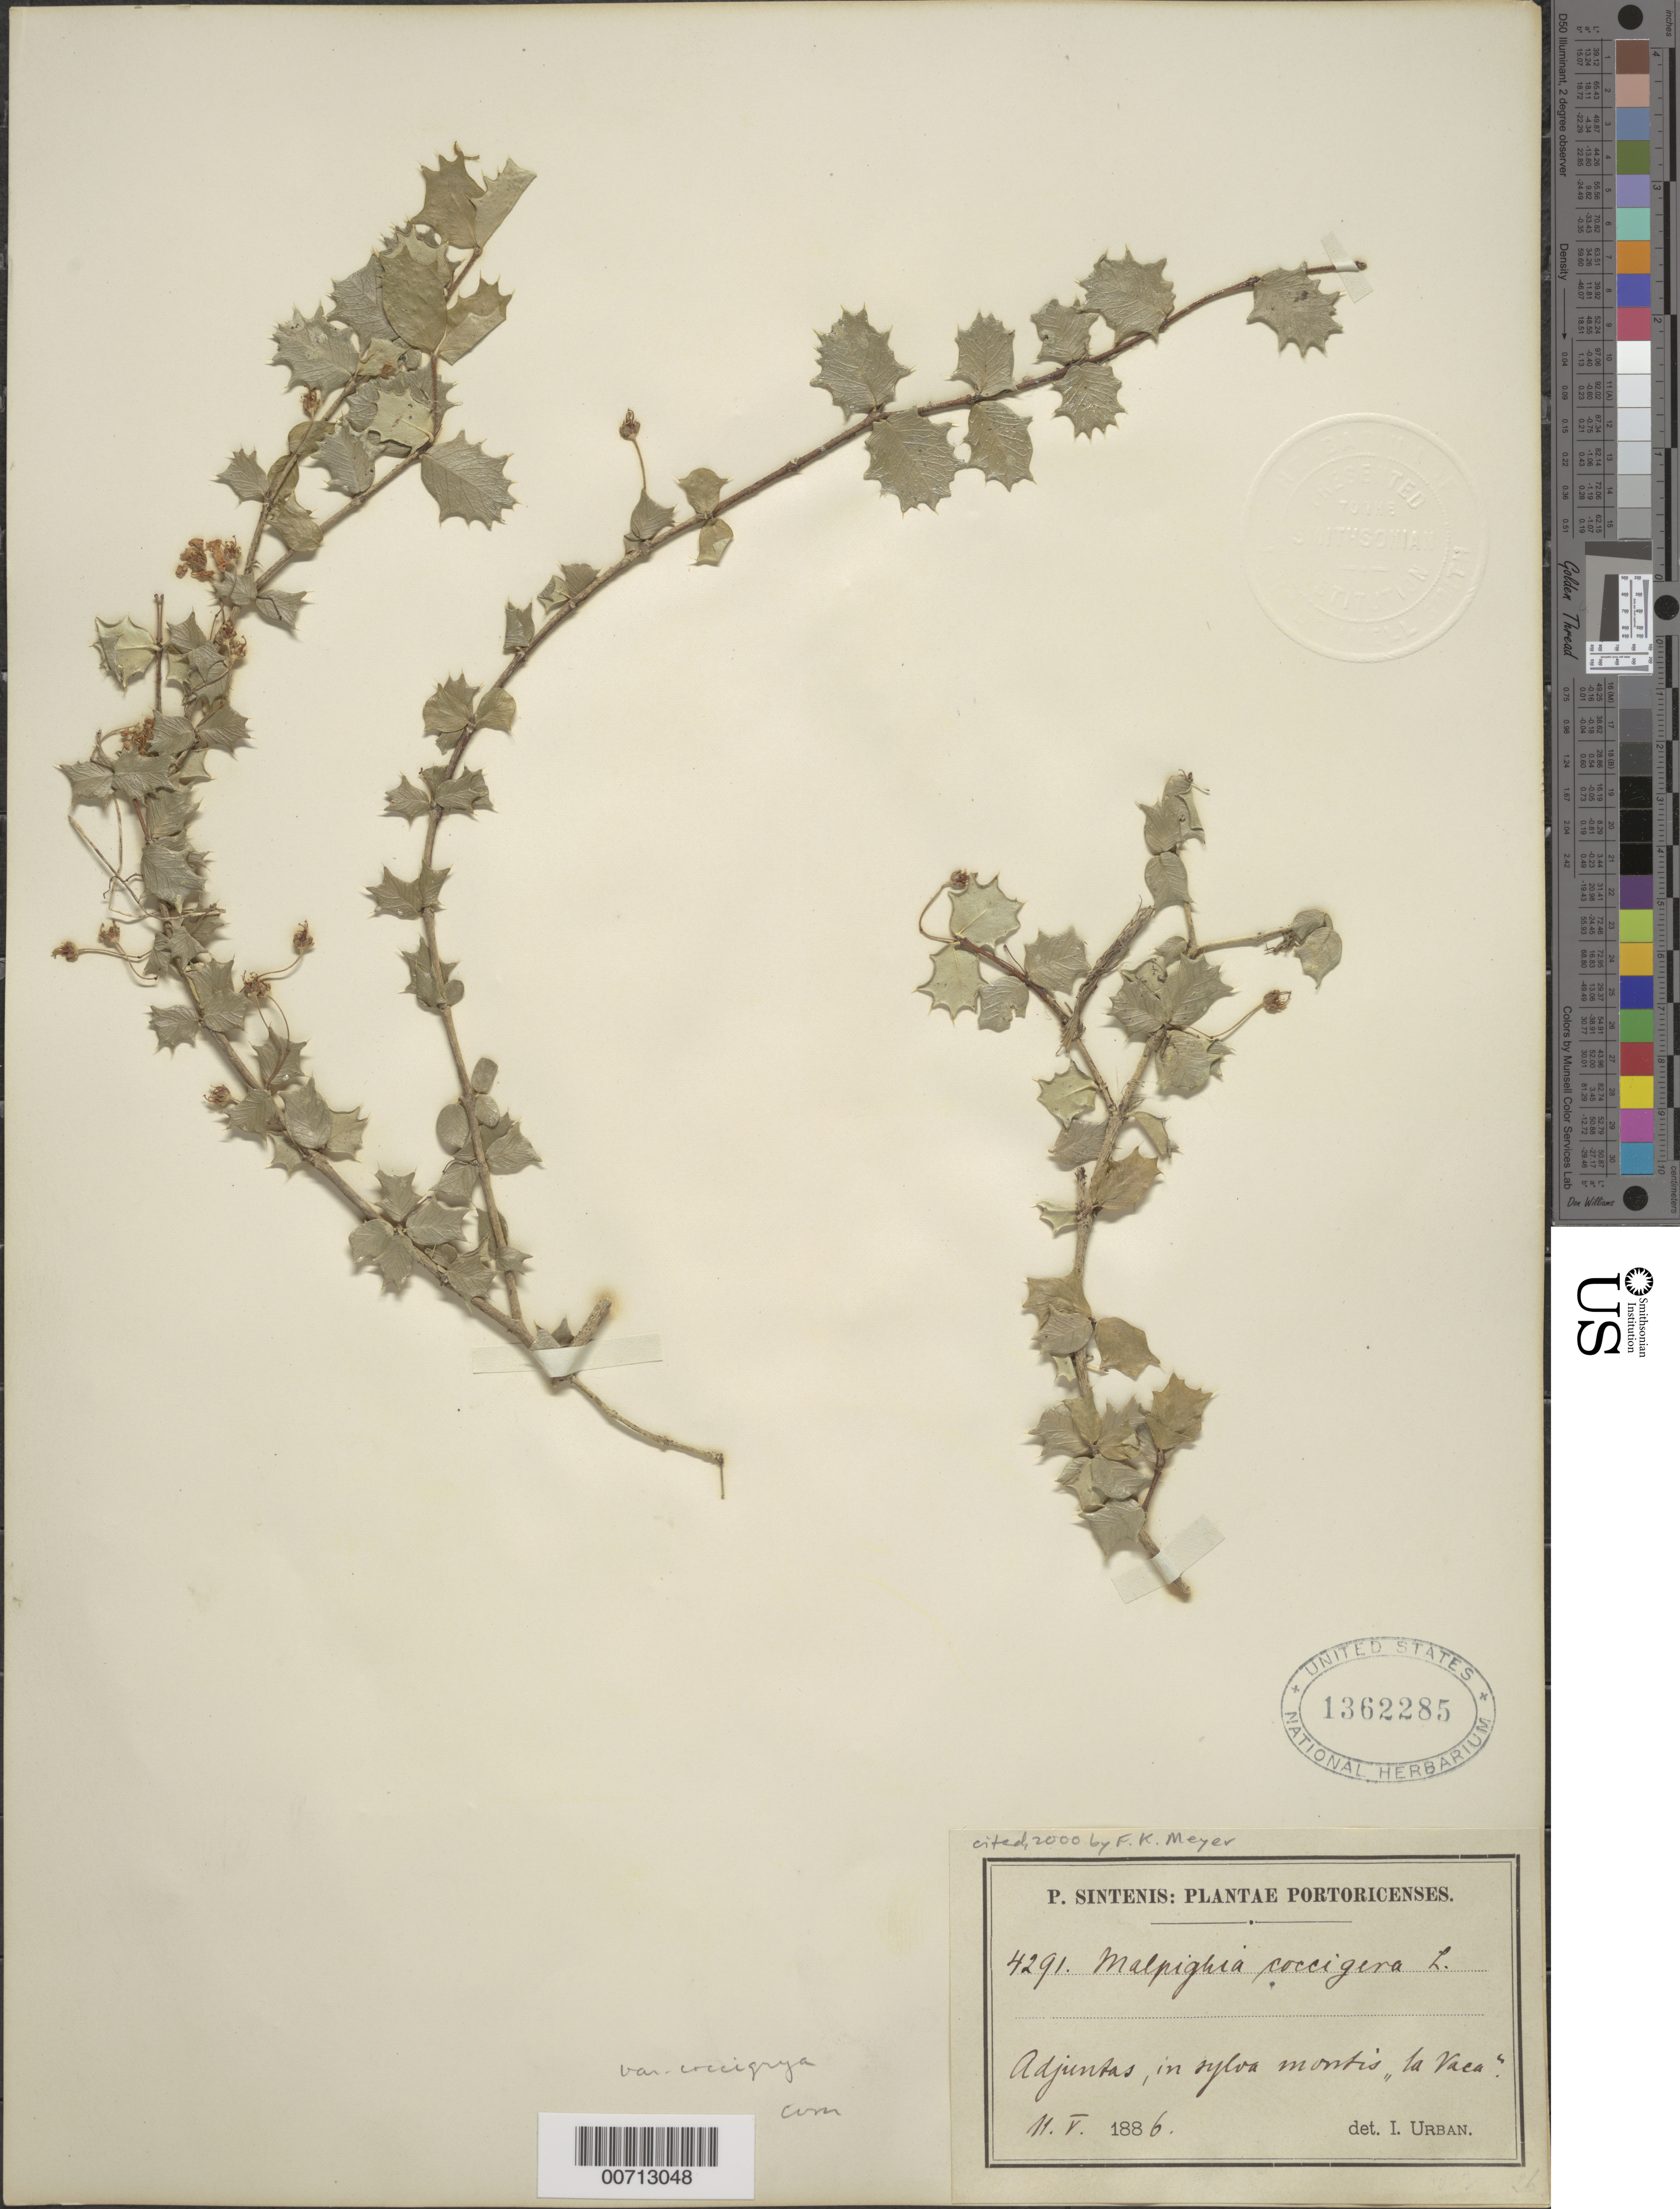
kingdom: Plantae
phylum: Tracheophyta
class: Magnoliopsida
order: Malpighiales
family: Malpighiaceae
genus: Malpighia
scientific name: Malpighia coccigera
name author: L.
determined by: Urban, Ignatz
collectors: P. Sintenis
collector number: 4291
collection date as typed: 11 May 1886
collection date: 1886-05-11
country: Puerto Rico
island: Greater Antilles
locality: Adjuntas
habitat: In sylvis montis "la Vaca"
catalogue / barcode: US 1362285